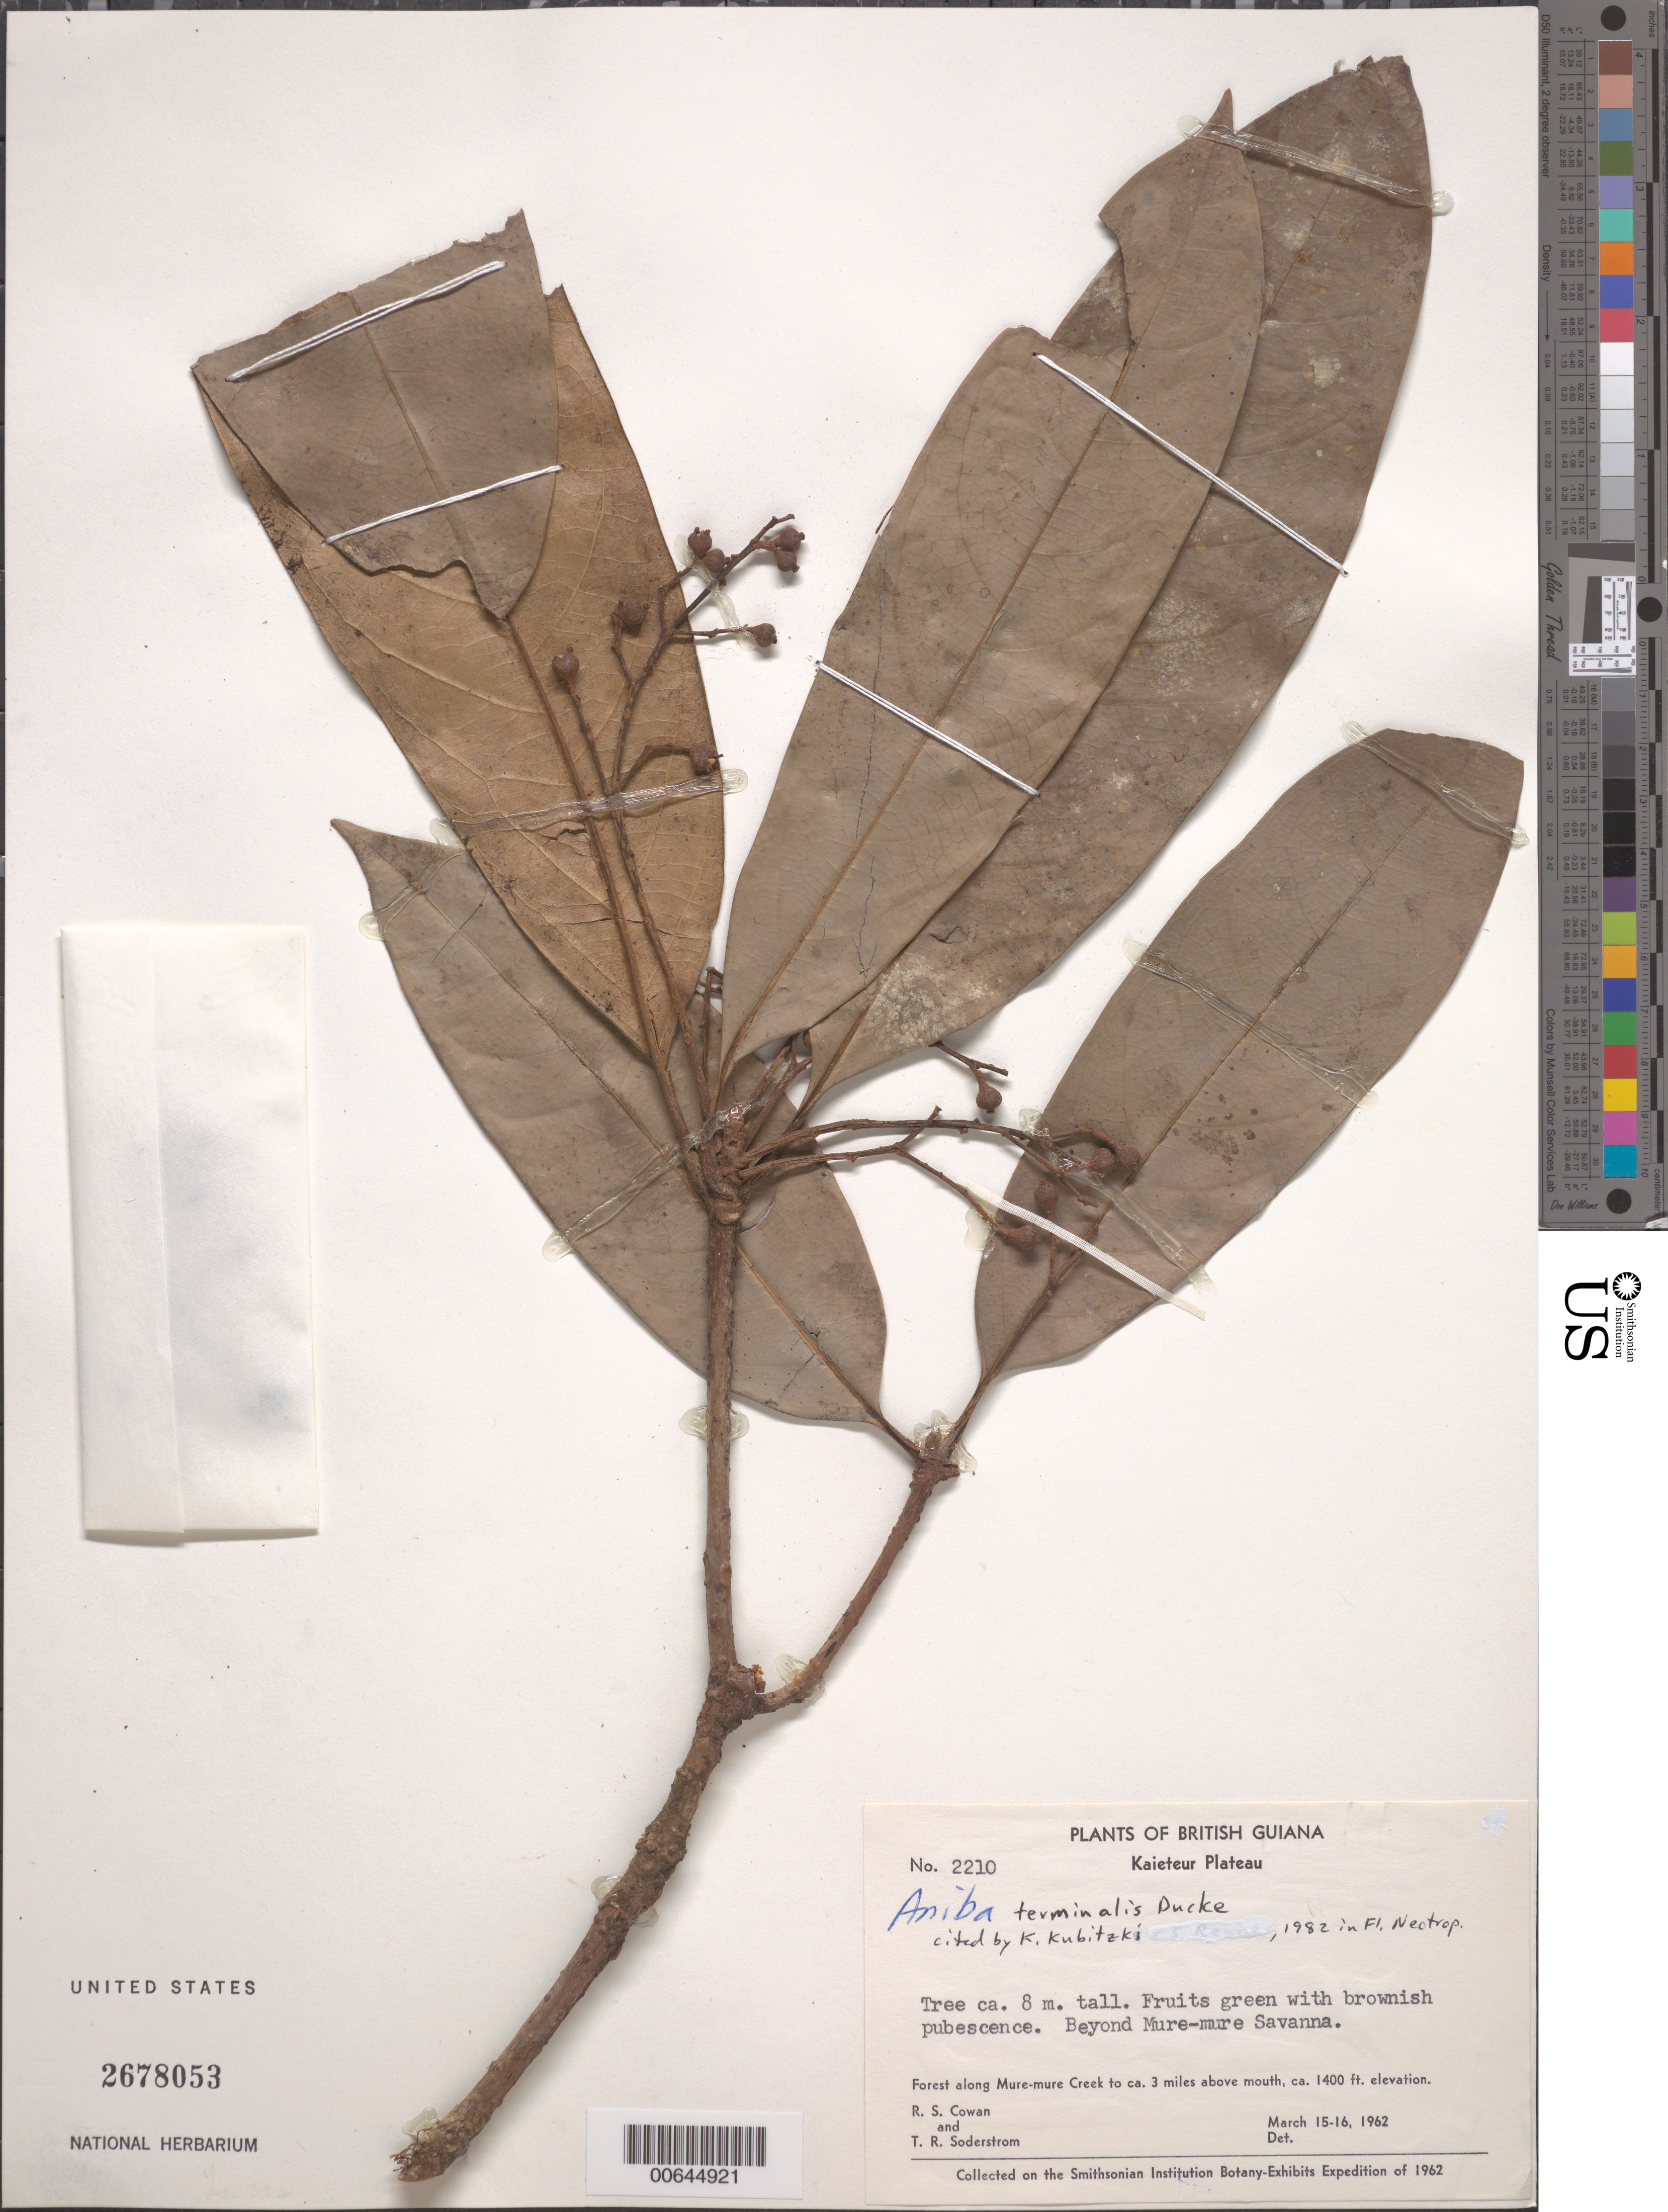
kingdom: Plantae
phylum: Tracheophyta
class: Magnoliopsida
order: Laurales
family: Lauraceae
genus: Aniba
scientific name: Aniba terminalis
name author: Ducke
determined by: Kubitzki, Klaus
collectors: R. S. Cowan & T. R. Soderstrom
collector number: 2210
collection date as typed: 15-Mar-62 to 16-Mar-62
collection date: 1962-03-15/1962-03-16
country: Guyana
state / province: Potaro-Siparuni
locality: Kaieteur Plateau, Mure-mure Creek to ca. 3 mi. above mouth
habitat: Forest along creek beyond Mure-mure savanna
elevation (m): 427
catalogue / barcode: US 2678053